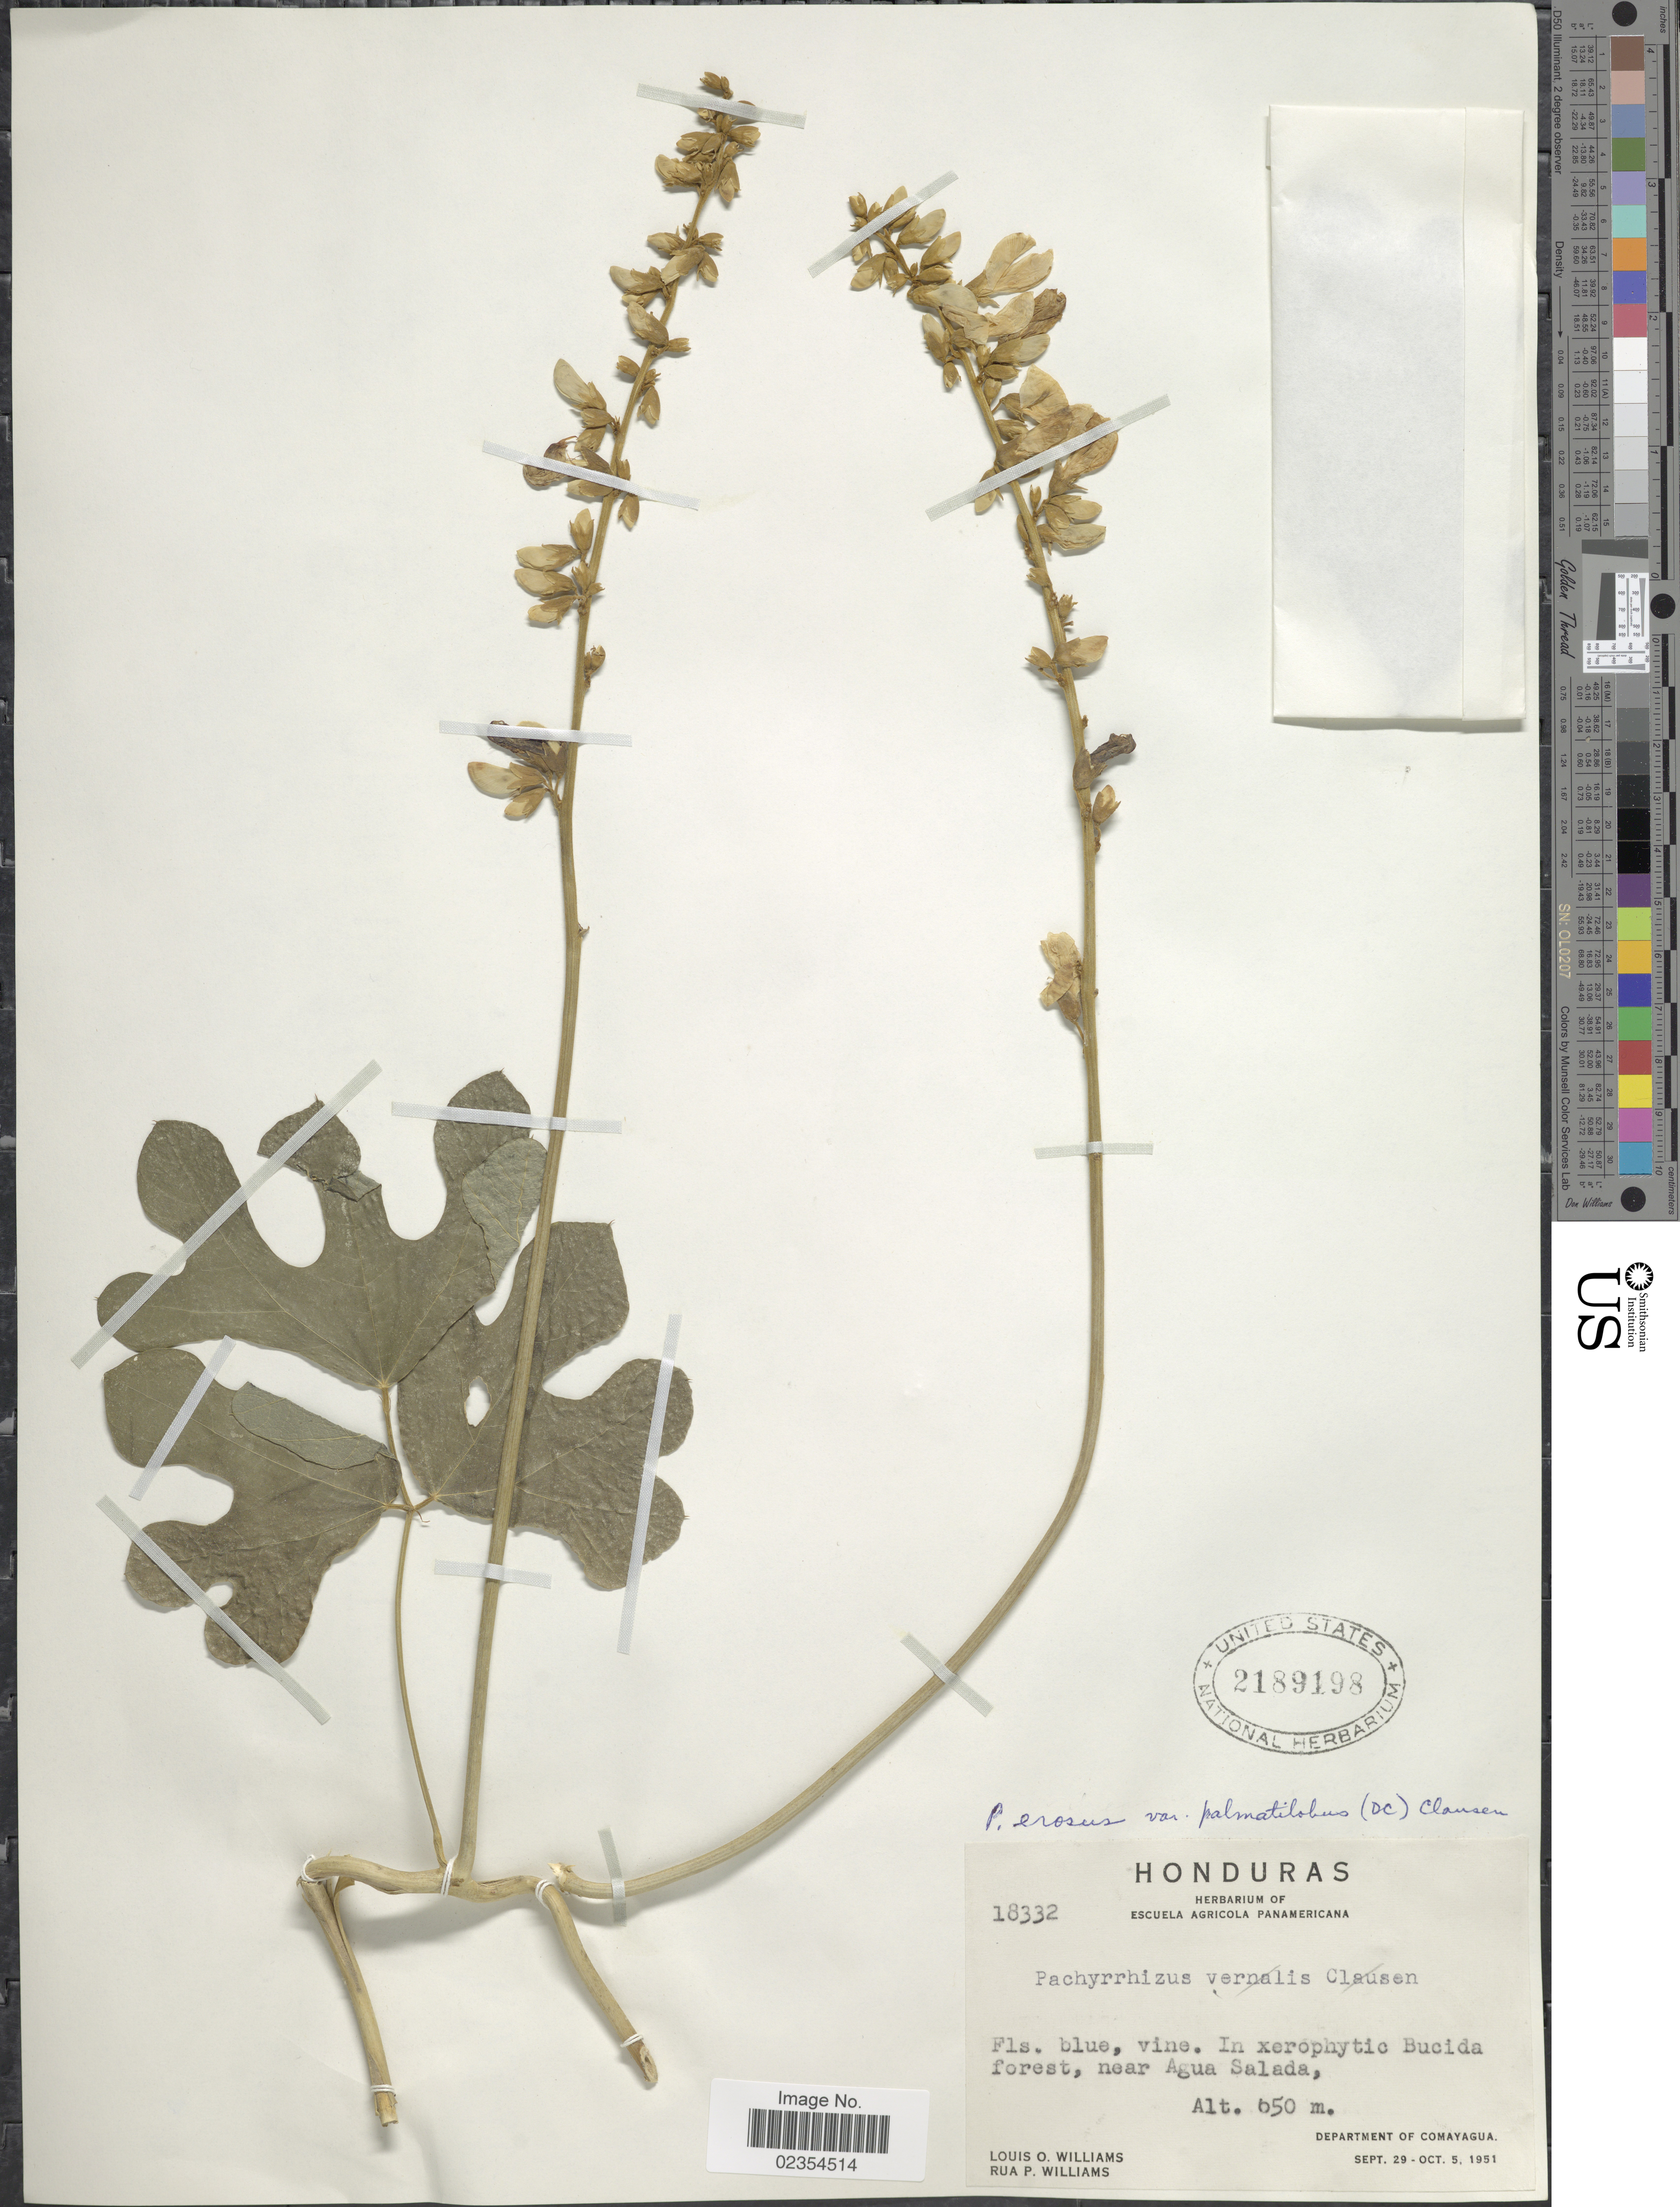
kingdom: Plantae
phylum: Tracheophyta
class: Magnoliopsida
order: Fabales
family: Fabaceae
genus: Pachyrhizus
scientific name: Pachyrhizus erosus var. palmatilobus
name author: (L.) Urb.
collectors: L. O. Williams & R. P. Williams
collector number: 18332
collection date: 1951-09-29/1951-10-05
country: Honduras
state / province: Comayagua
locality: Near Agua Salada.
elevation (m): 650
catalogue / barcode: US 2189198